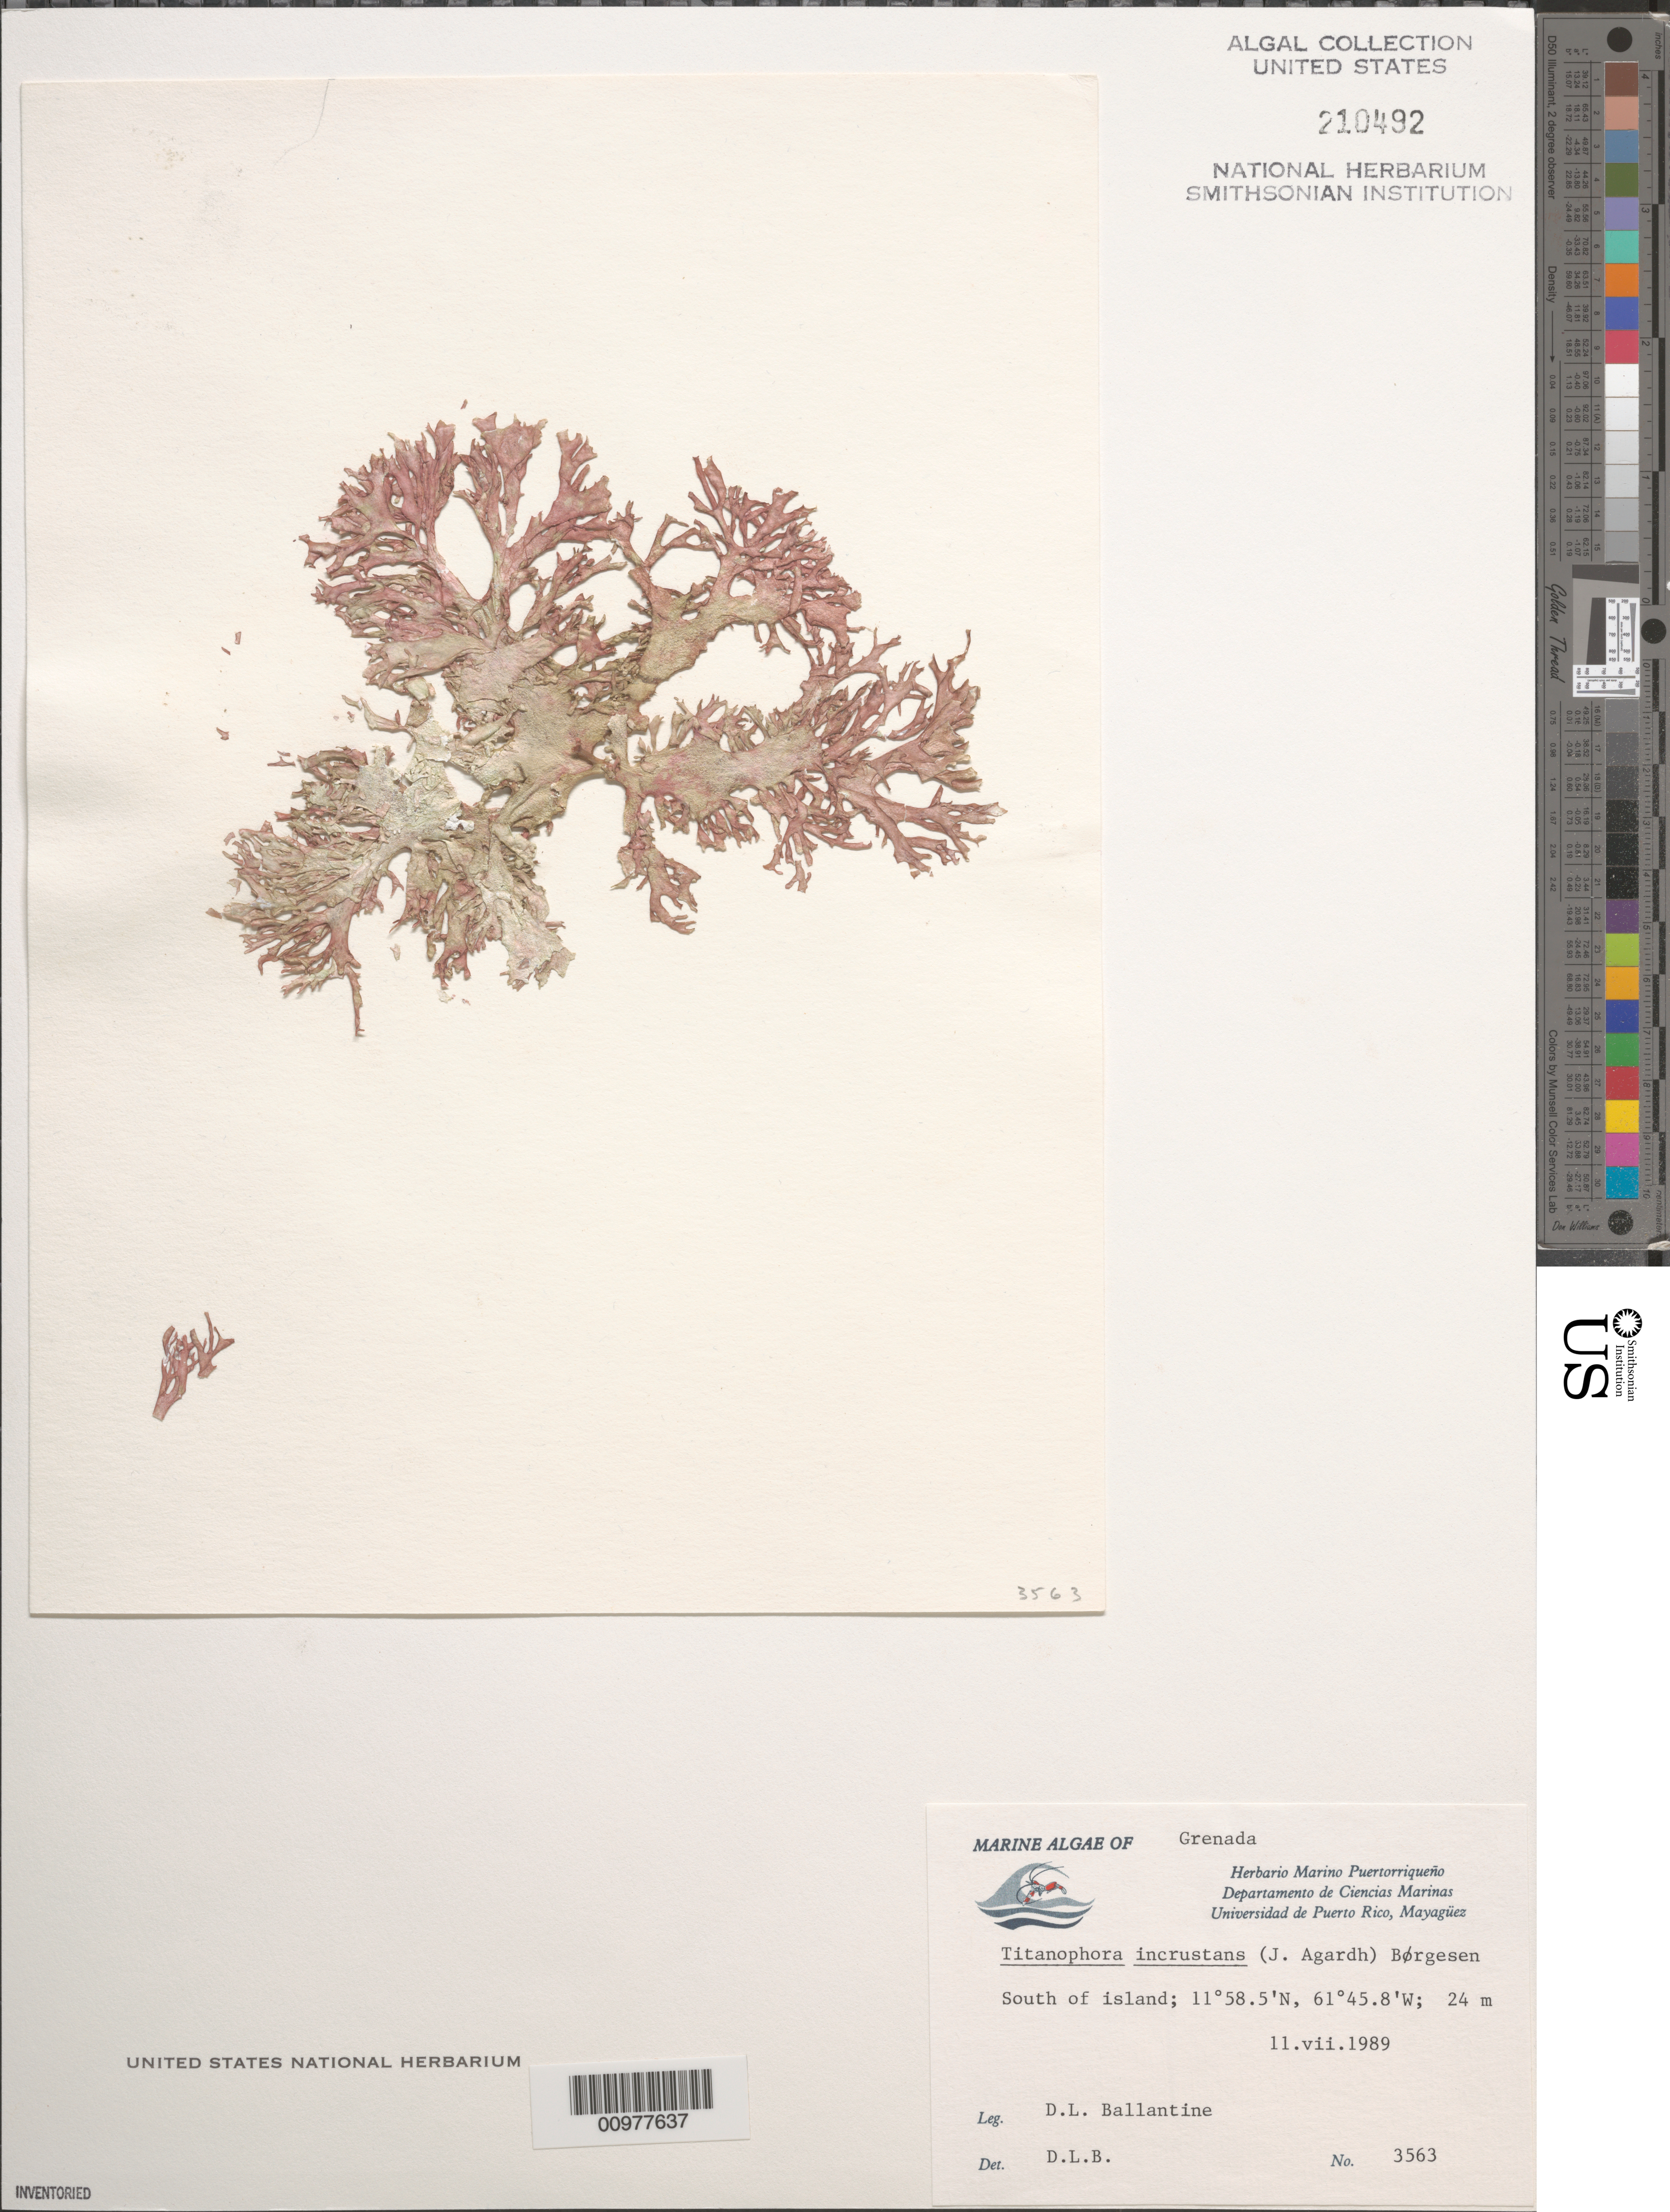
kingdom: Plantae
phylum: Rhodophyta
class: Florideophyceae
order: Nemastomatales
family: Schizymeniaceae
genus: Titanophora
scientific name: Titanophora incrustans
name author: (J. Agardh) Boerg.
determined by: Ballantine, D. L.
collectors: D.L. Ballantine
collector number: DLB 3563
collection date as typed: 11 Jul 1989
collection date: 1989-07-11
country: St. Vincent - Grenadines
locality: South of Genada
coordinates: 11 58.5'N, 61 45.8'W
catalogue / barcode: US 210492